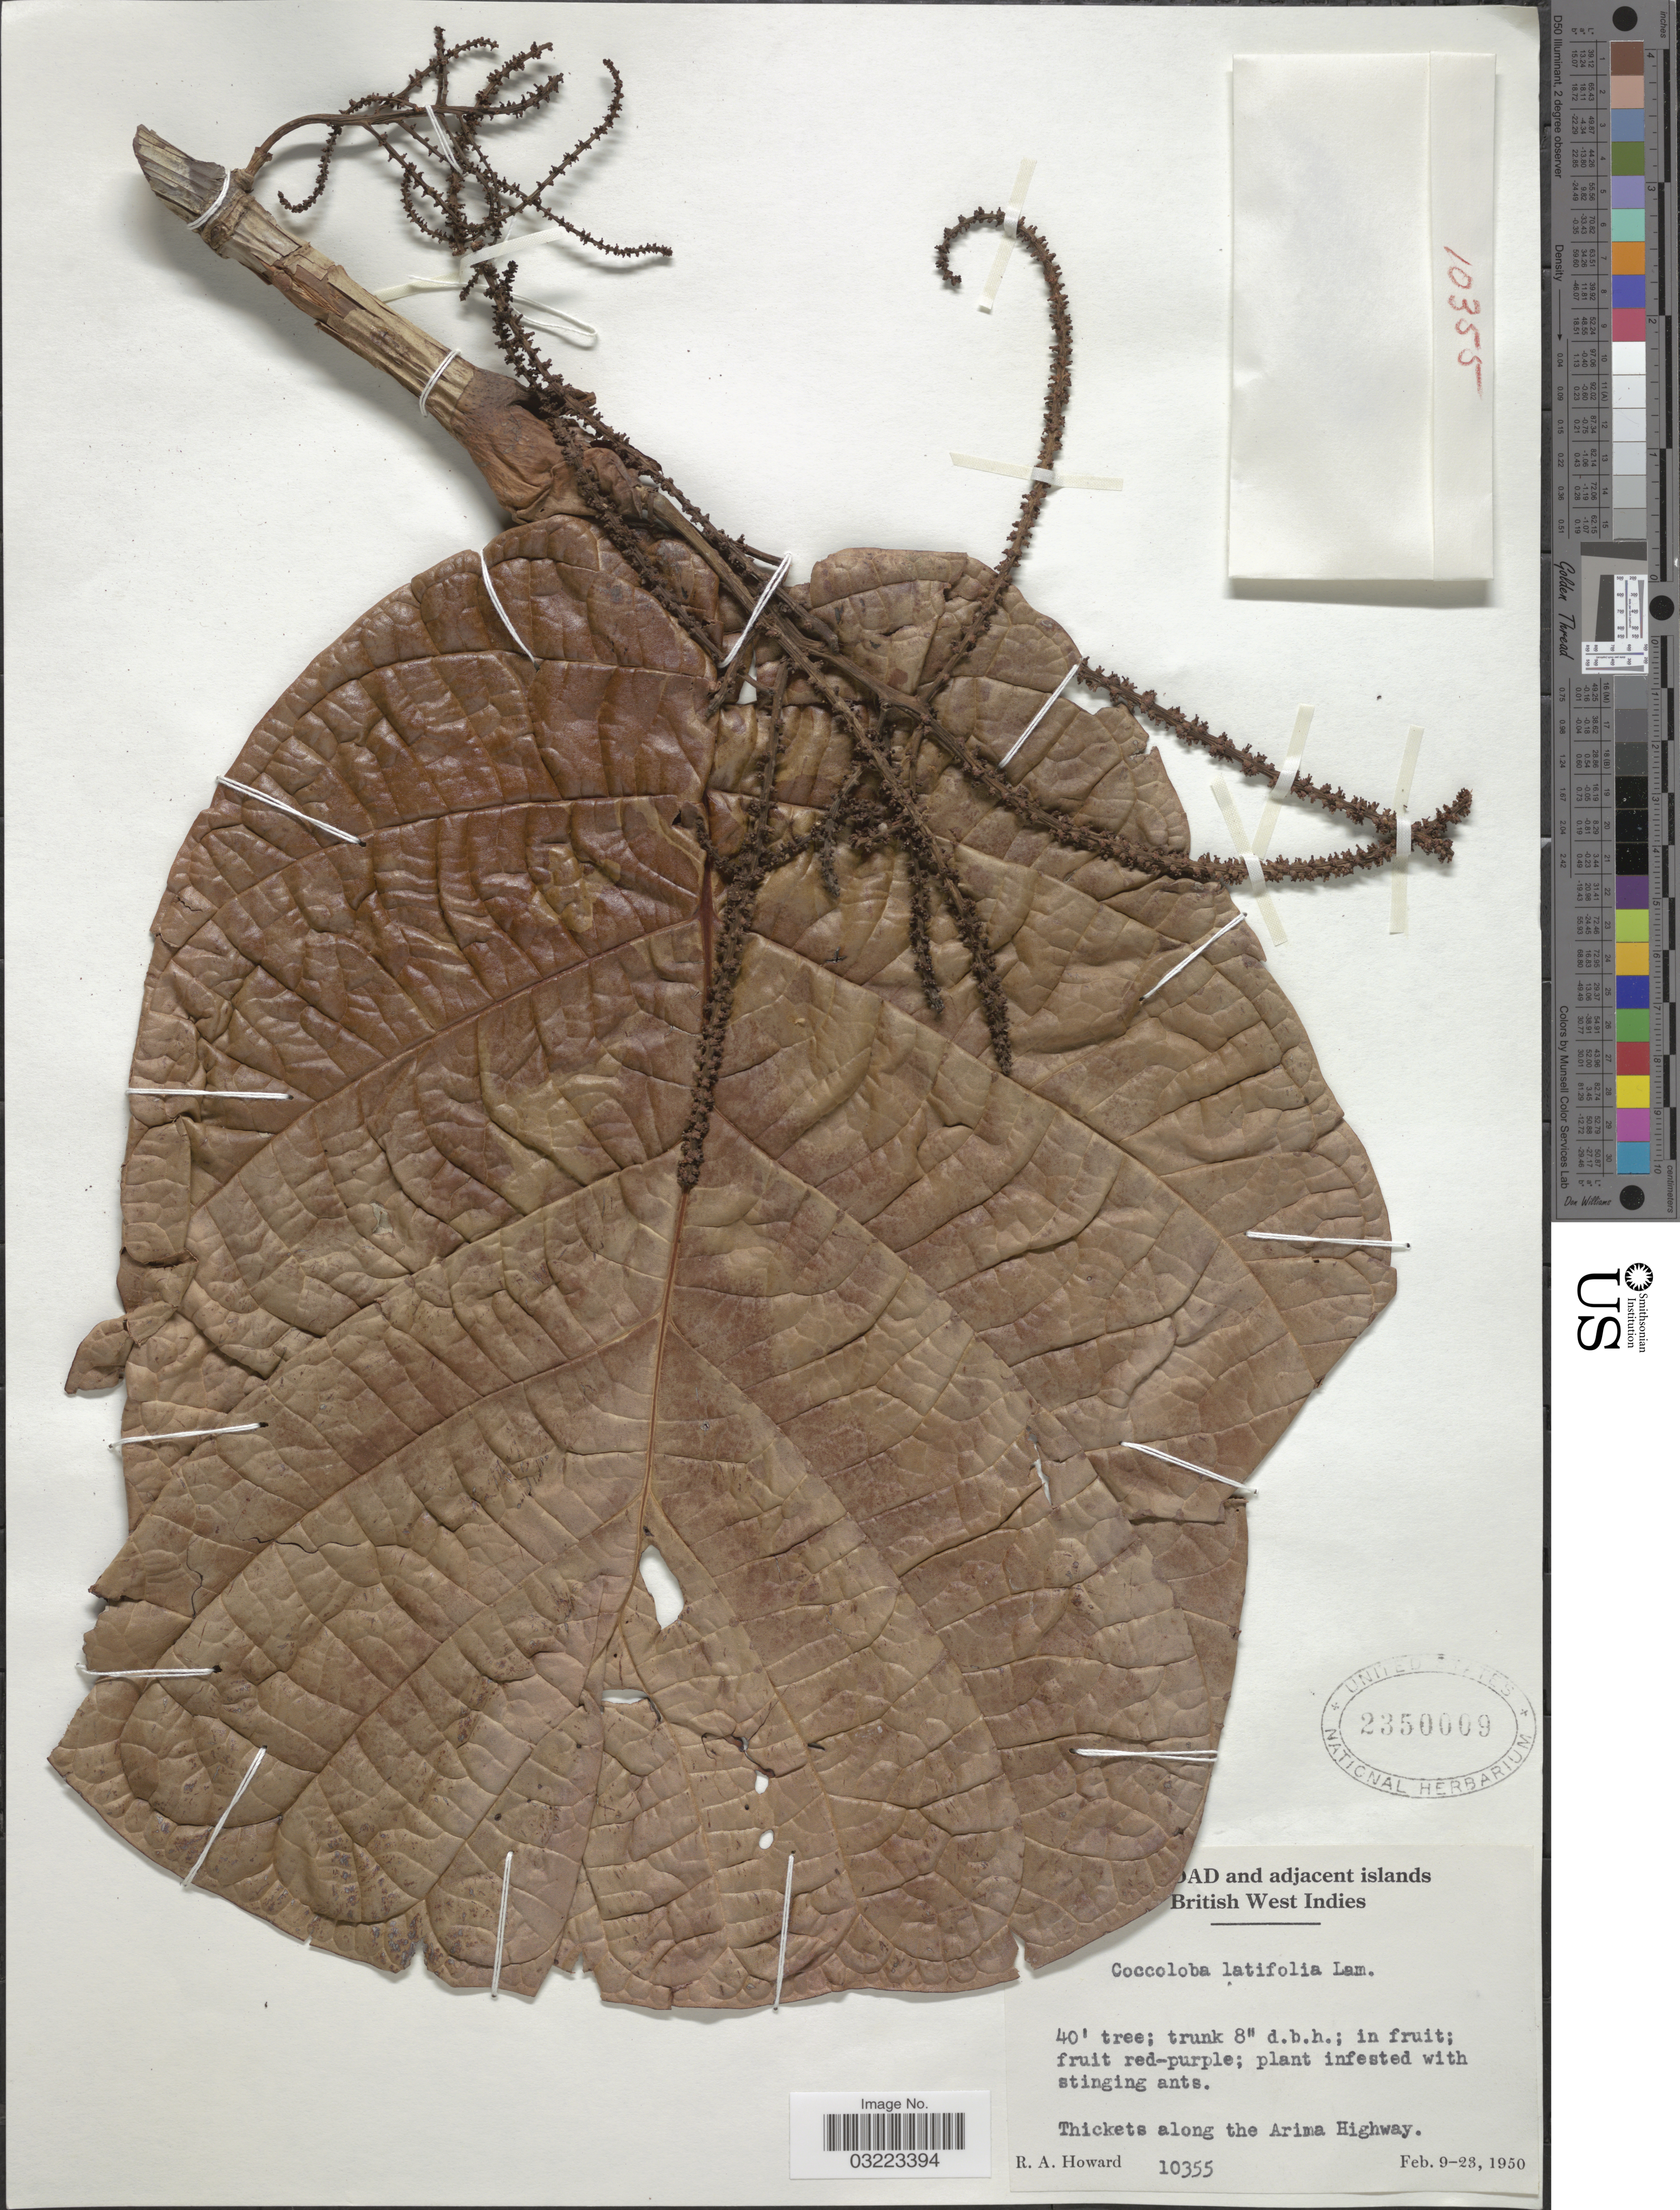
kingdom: Plantae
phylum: Tracheophyta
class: Magnoliopsida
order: Caryophyllales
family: Polygonaceae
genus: Coccoloba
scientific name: Coccoloba latifolia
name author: Lam.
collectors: R. A. Howard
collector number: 10355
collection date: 1950-02-09/1950-02-23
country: Trinidad and Tobago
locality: Trinidad and adjacent islands. British West Indies. Along the Arima Highway.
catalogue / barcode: US 2350009